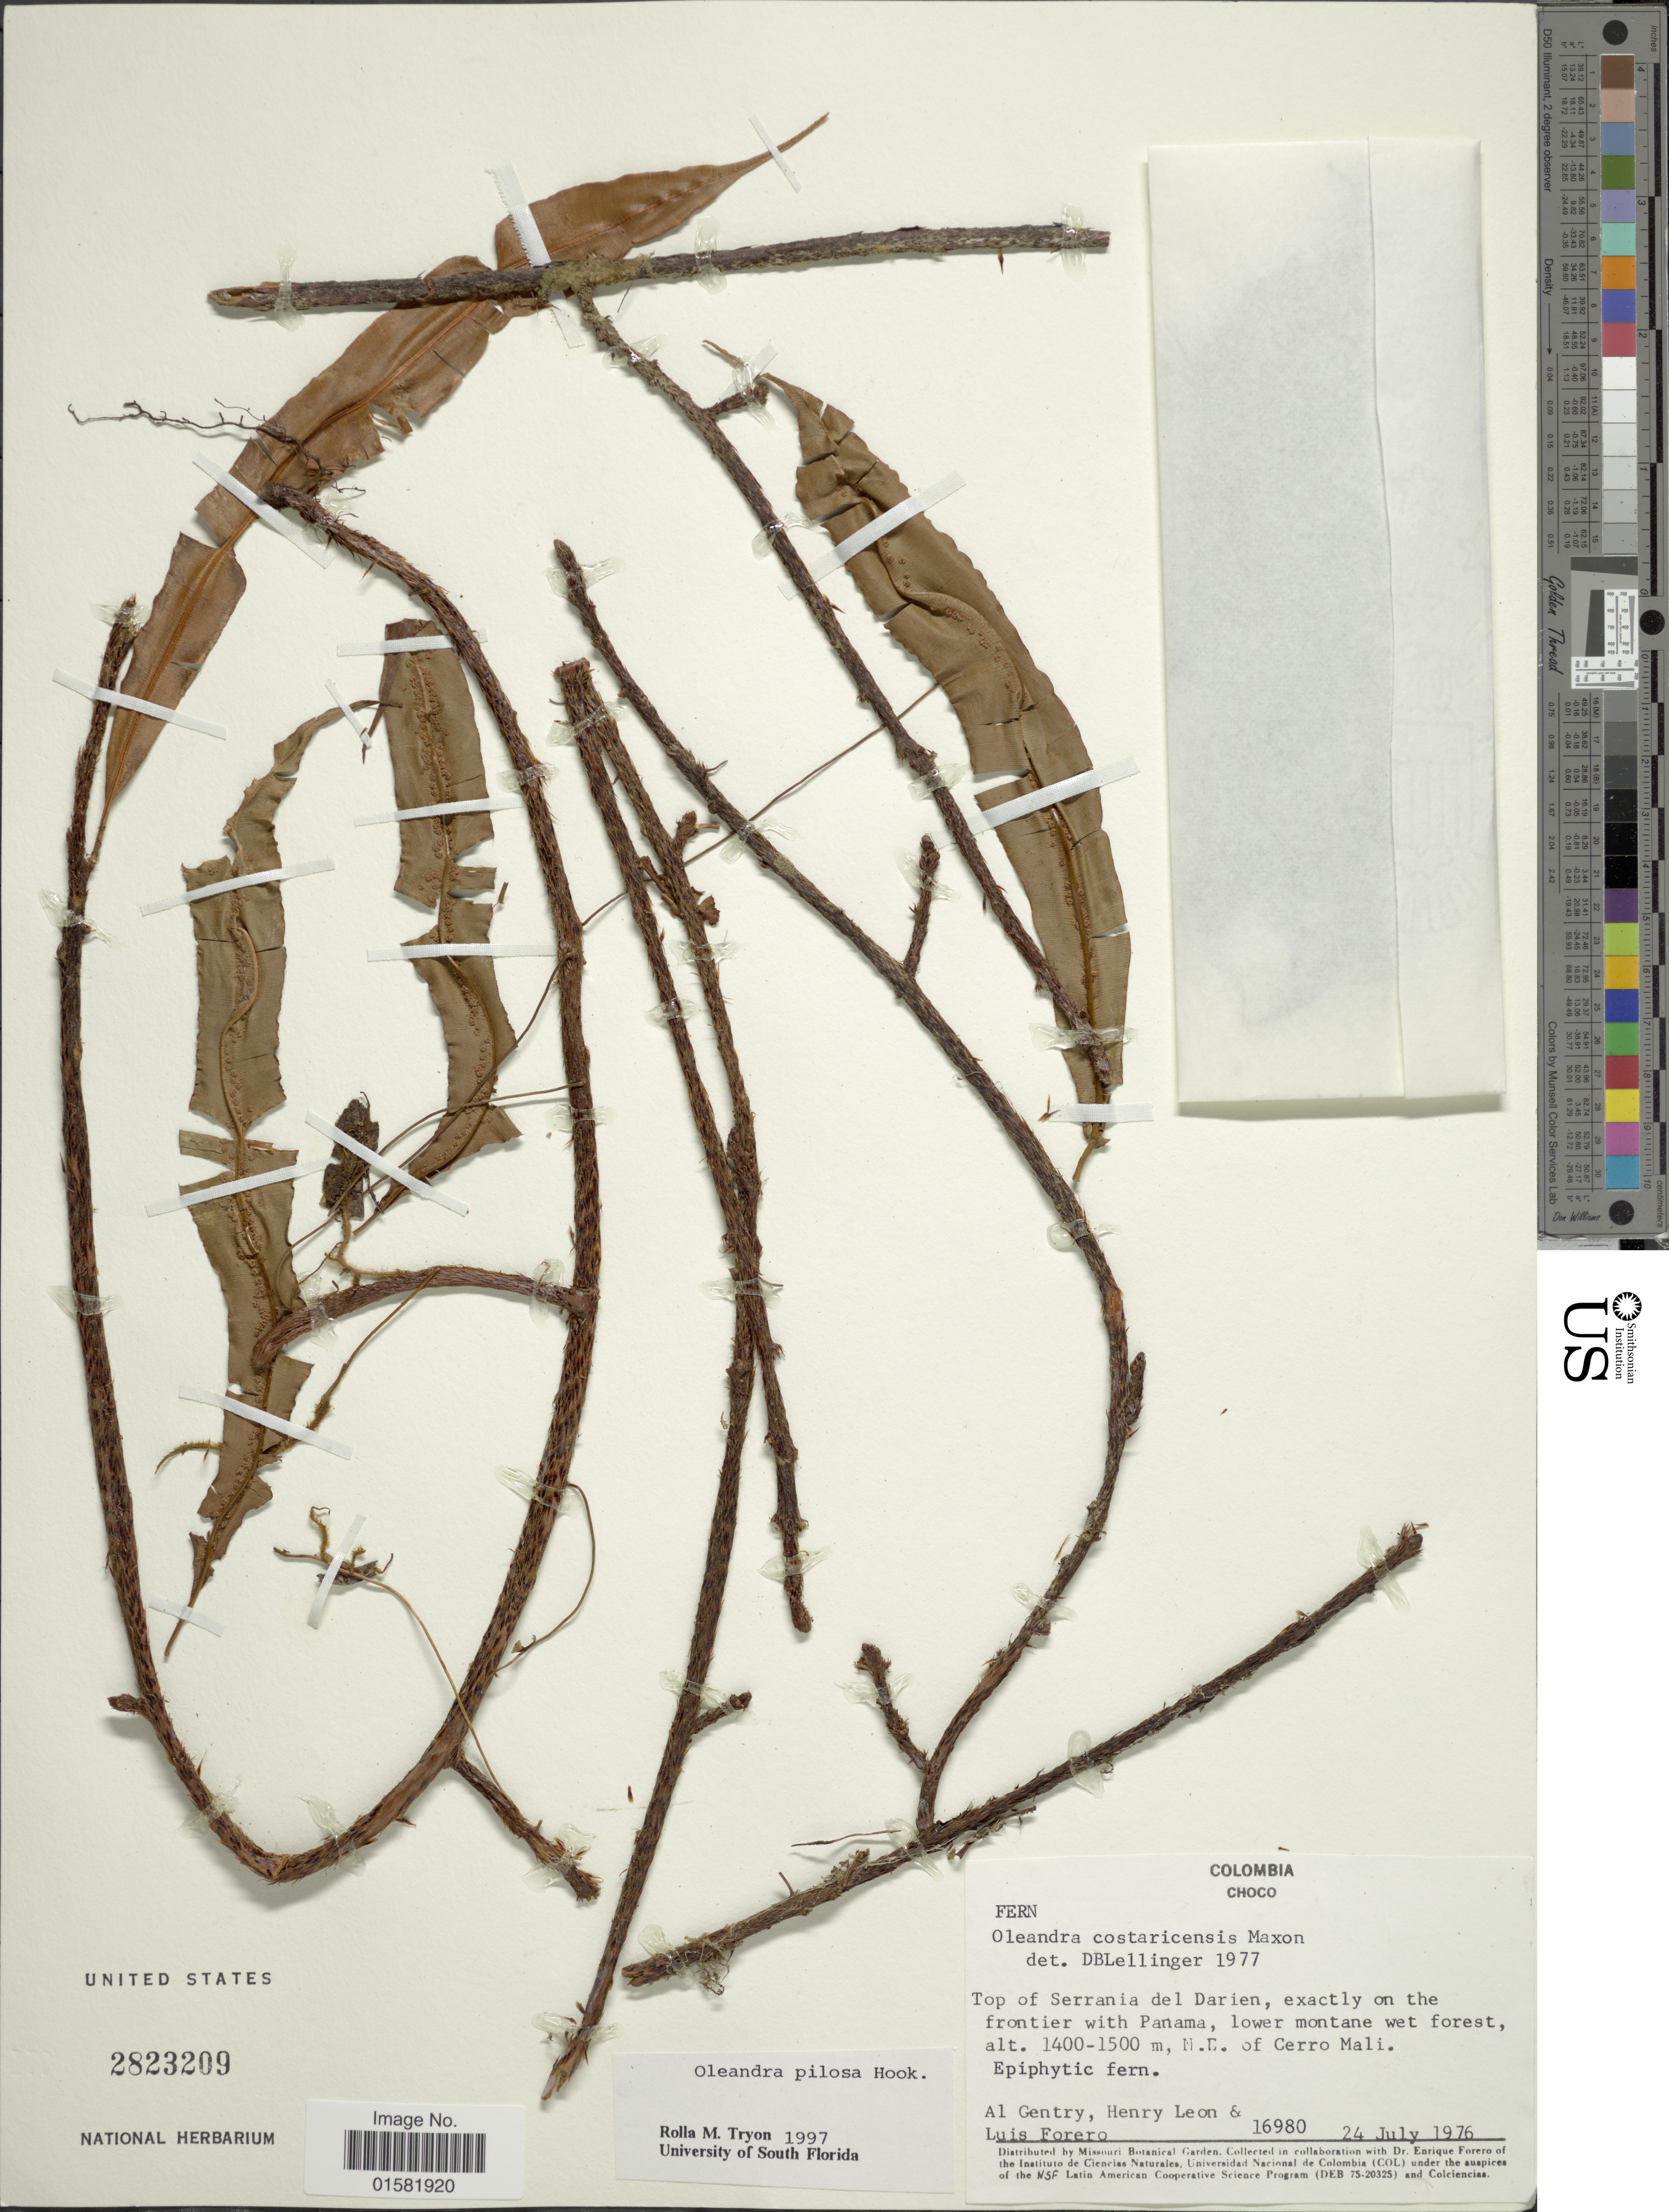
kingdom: Plantae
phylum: Tracheophyta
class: Polypodiopsida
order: Polypodiales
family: Oleandraceae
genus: Oleandra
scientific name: Oleandra pilosa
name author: Hook.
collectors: A. H. Gentry, Henry Leon & L. Forero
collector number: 16980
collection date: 1976-07-24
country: Colombia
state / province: Chocó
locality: Colombia, Choco, Top of the Serrania del Darien, exactly on the frontier with Panama, lower monatne wet forest. N.E. of Cerro Mali.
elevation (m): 1400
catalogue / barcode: US 2823209